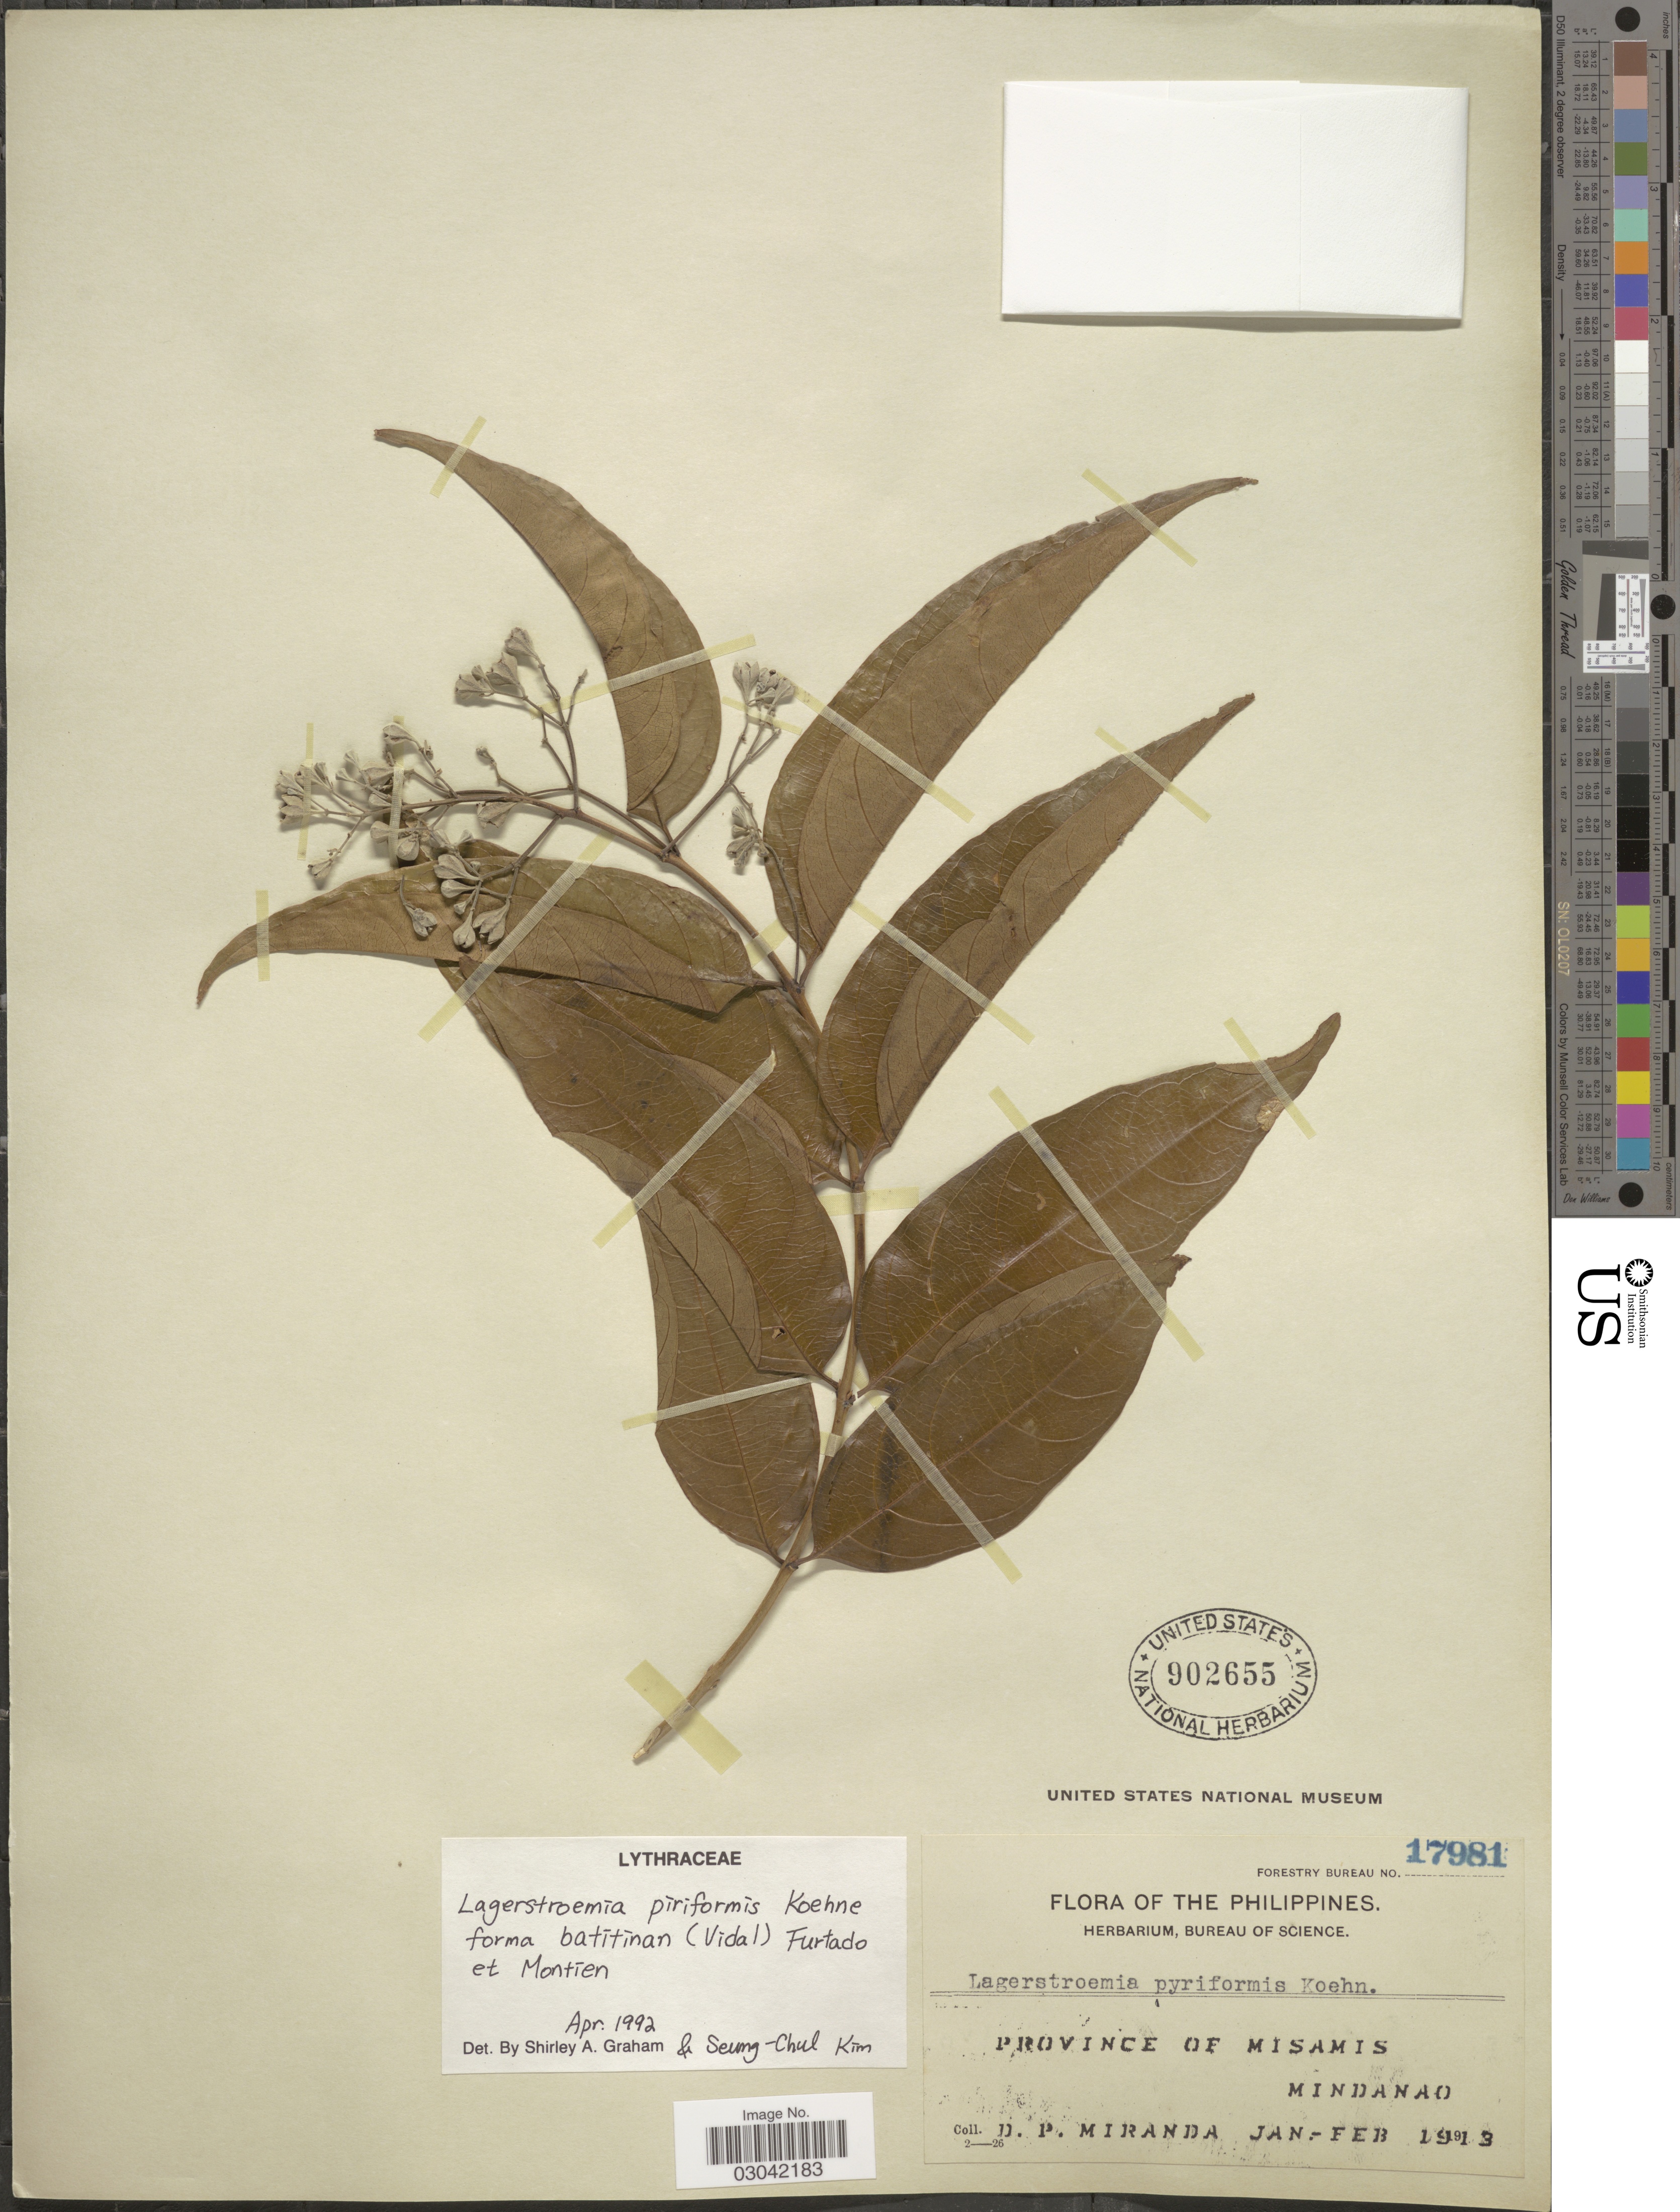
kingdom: Plantae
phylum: Tracheophyta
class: Magnoliopsida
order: Myrtales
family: Lythraceae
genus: Lagerstroemia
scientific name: Lagerstroemia piriformis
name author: Koehne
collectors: D. P. Miranda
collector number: Forestry Bureau 17981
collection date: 1913-01/1913-02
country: Philippines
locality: Province of Misamis, Mindanao.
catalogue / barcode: US 902655